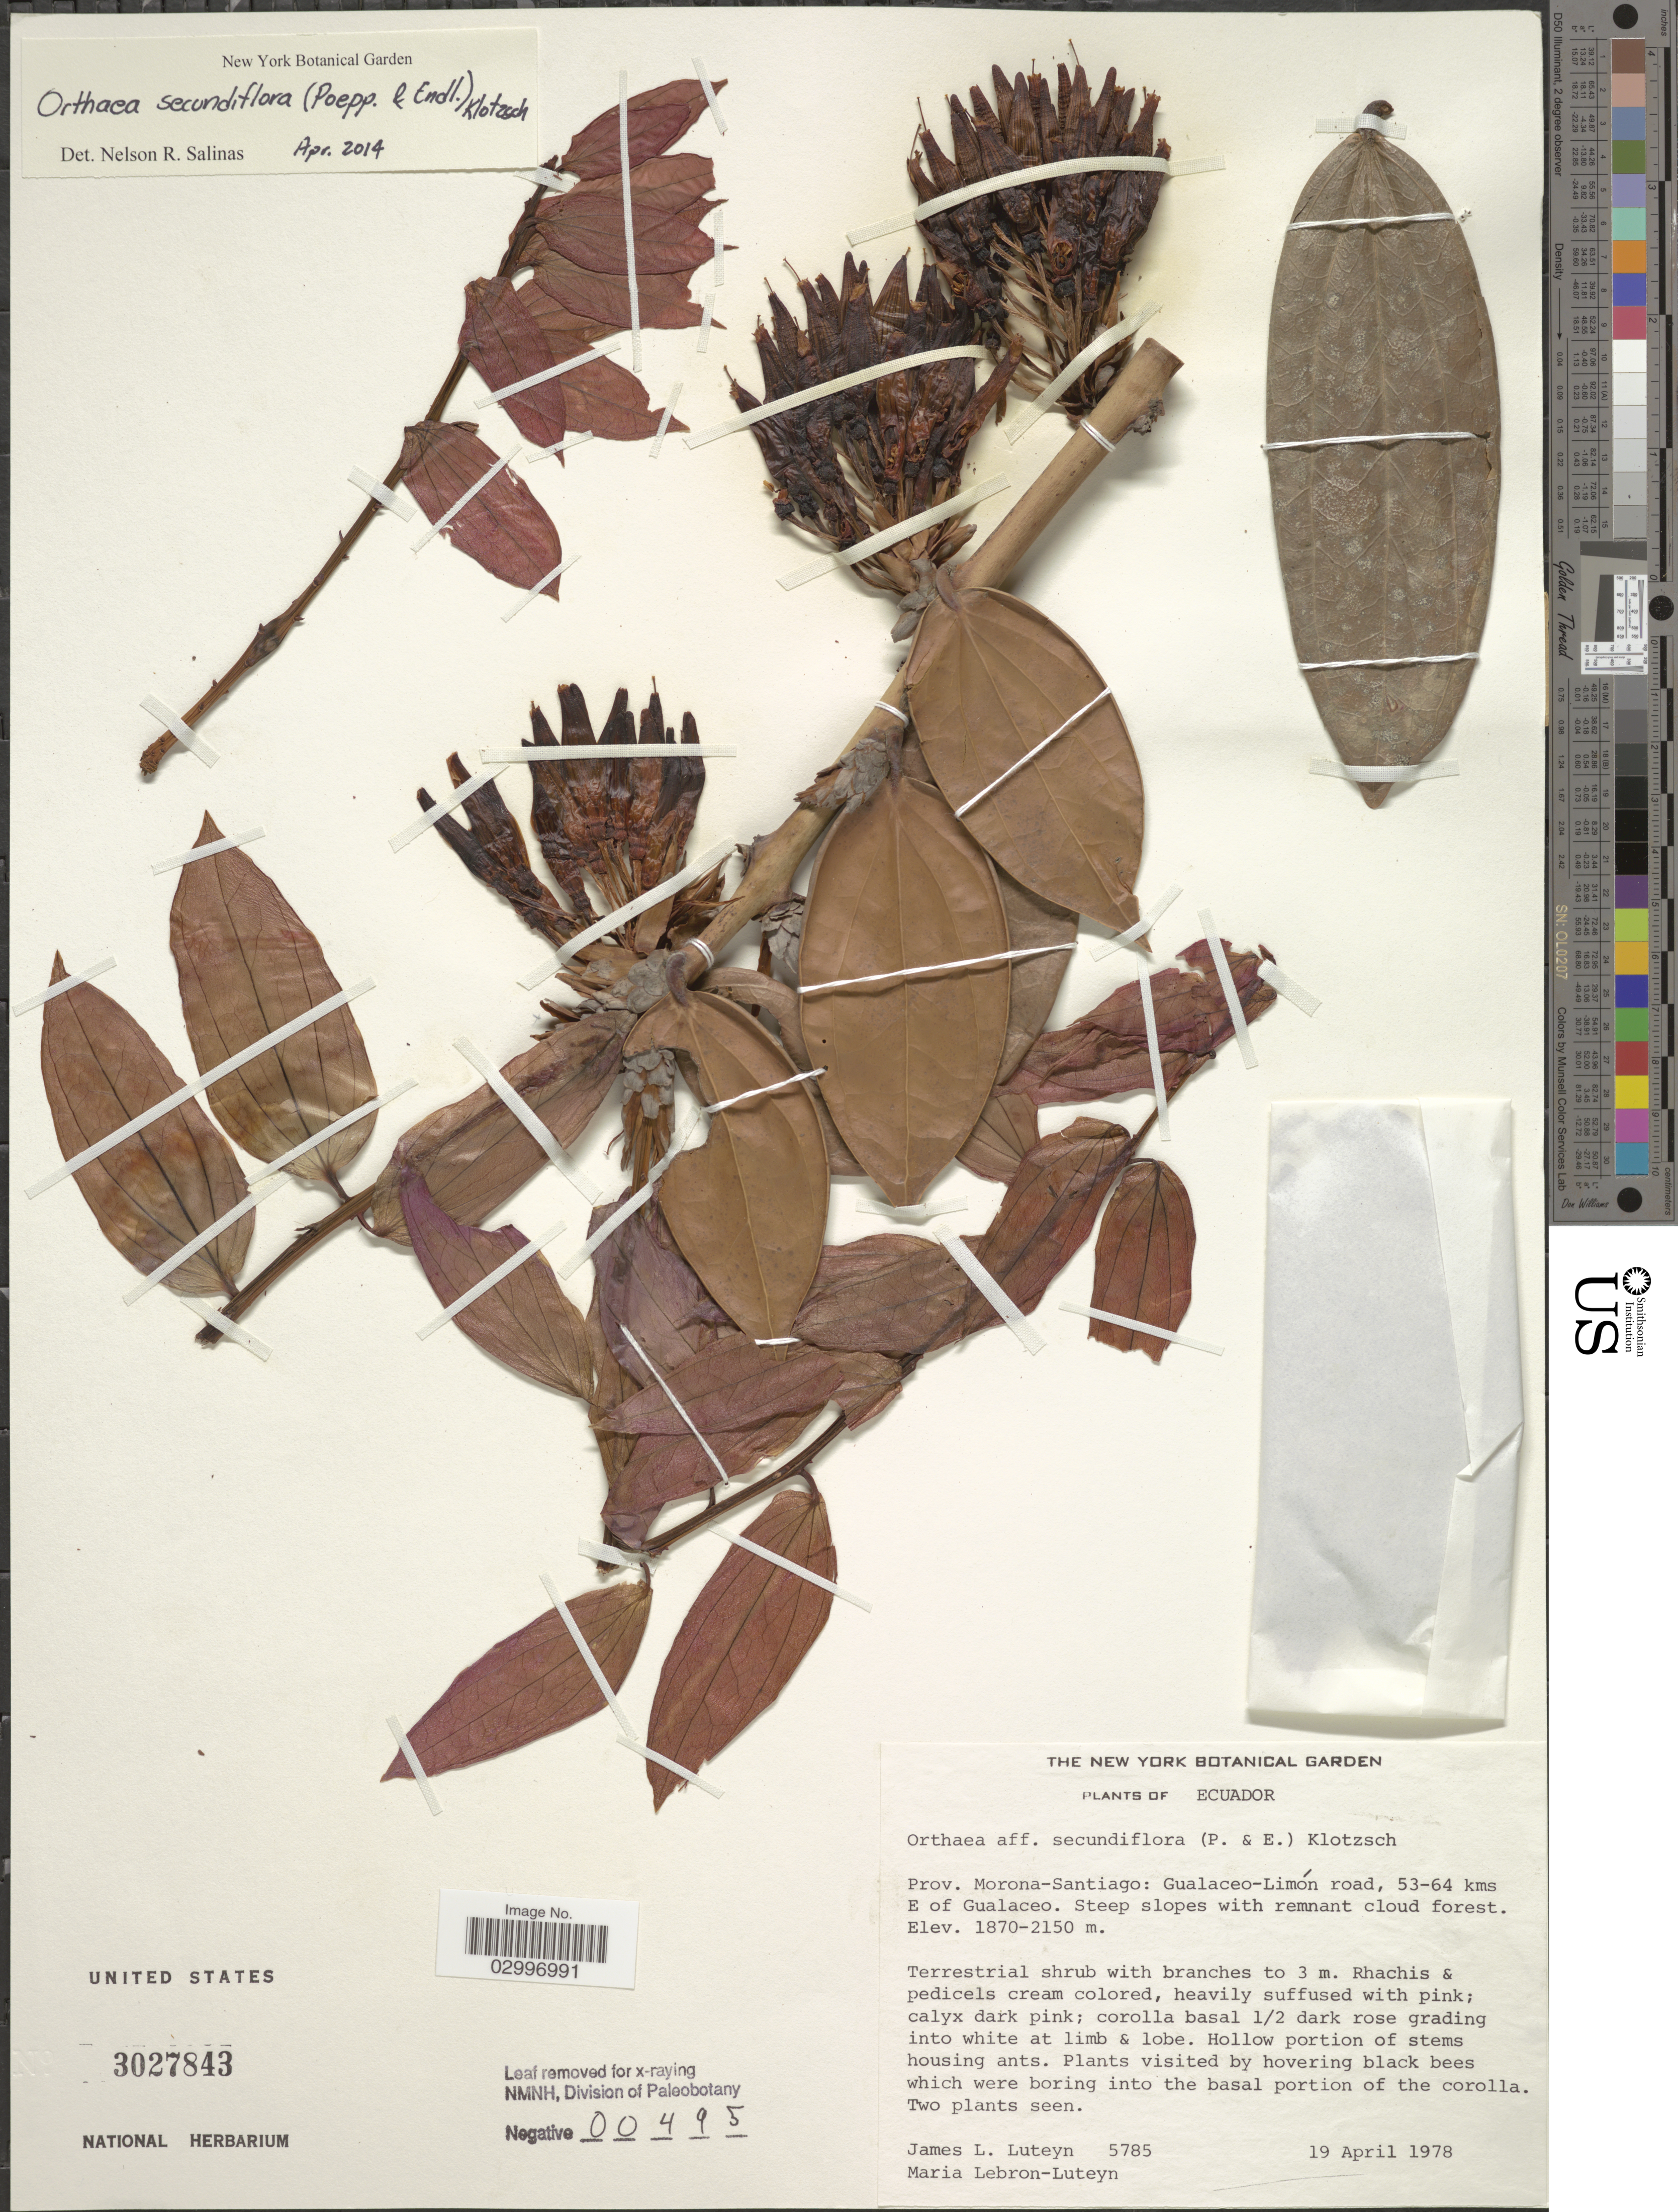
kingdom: Plantae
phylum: Tracheophyta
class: Magnoliopsida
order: Ericales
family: Ericaceae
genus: Orthaea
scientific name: Orthaea secundiflora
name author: (Poepp. & Endl.) Klotzsch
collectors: J. Luteyn & M. L. Lebrón-Luteyn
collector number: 5785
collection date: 1978-04-19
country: Ecuador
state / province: Morona-Santiago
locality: Gualaceo-Limón road, 53-64 kms E of Gualaceo.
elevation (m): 1870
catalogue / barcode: US 3027843